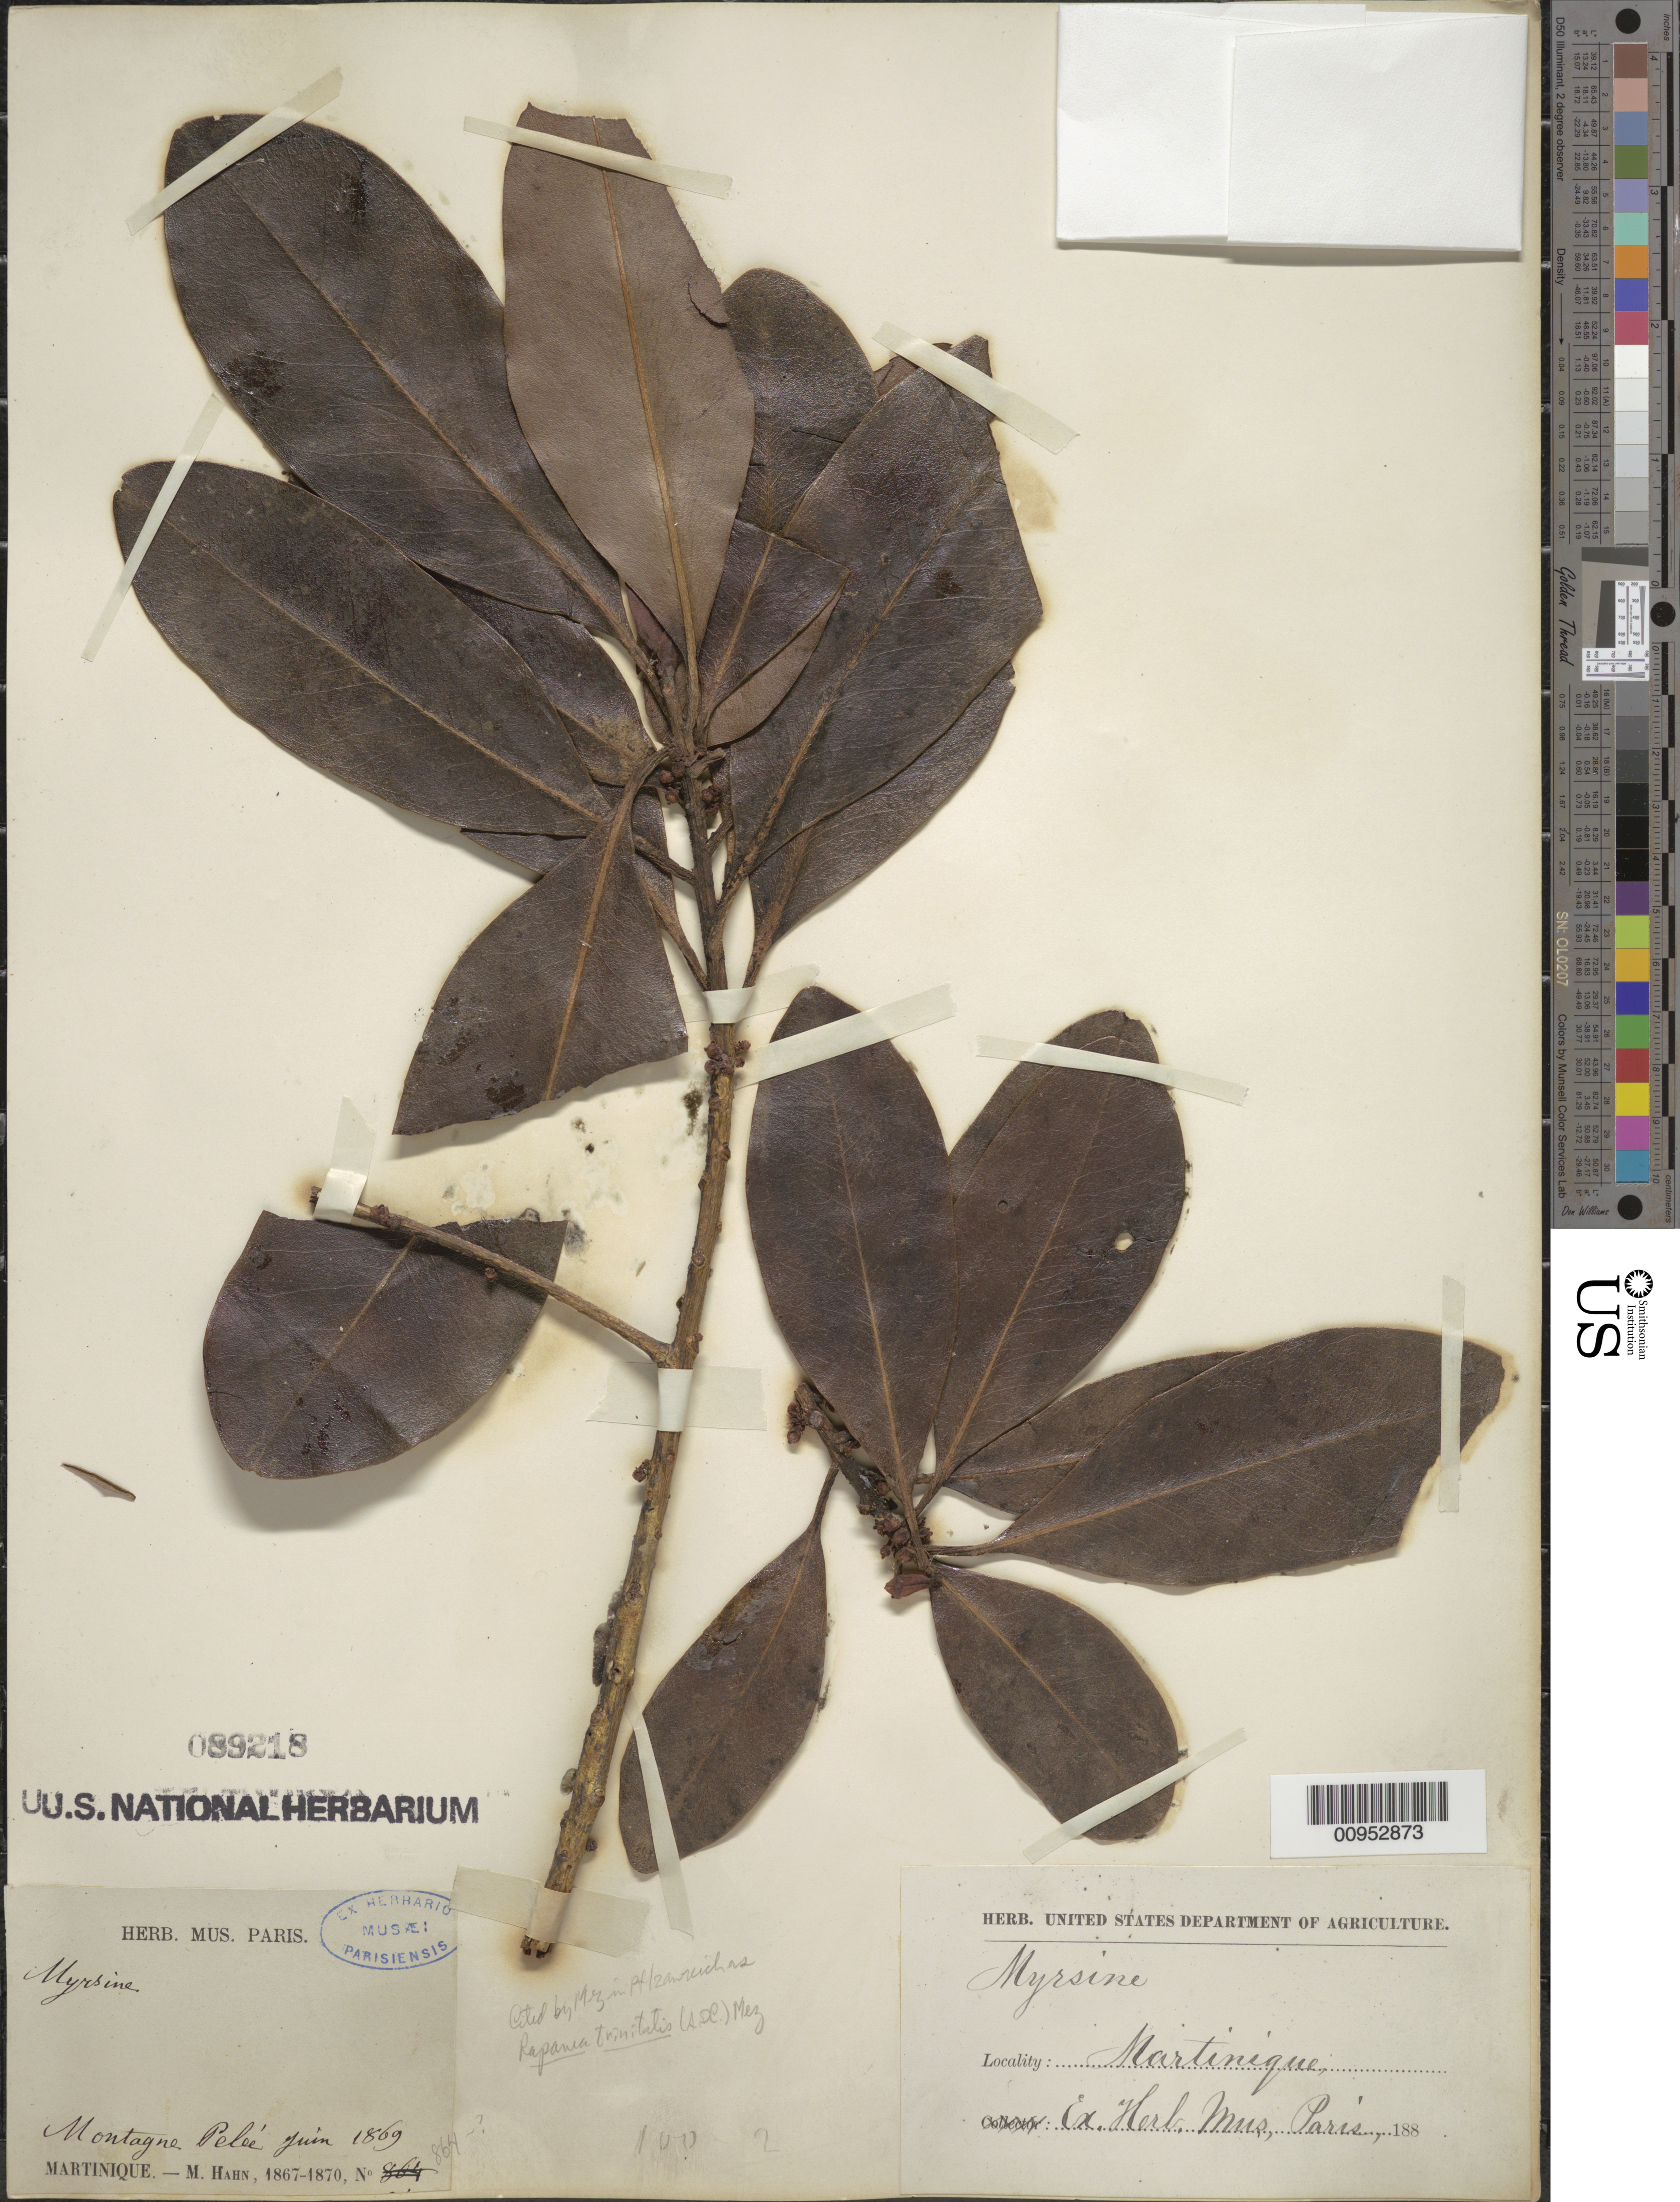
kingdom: Plantae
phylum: Tracheophyta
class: Magnoliopsida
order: Ericales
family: Primulaceae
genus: Myrsine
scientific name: Myrsine trinitatis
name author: A. DC.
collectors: M. Hahn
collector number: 864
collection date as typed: Jun 1869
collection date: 1869-06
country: Martinique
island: Martinique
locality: Montagne Peleé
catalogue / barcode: US 89218